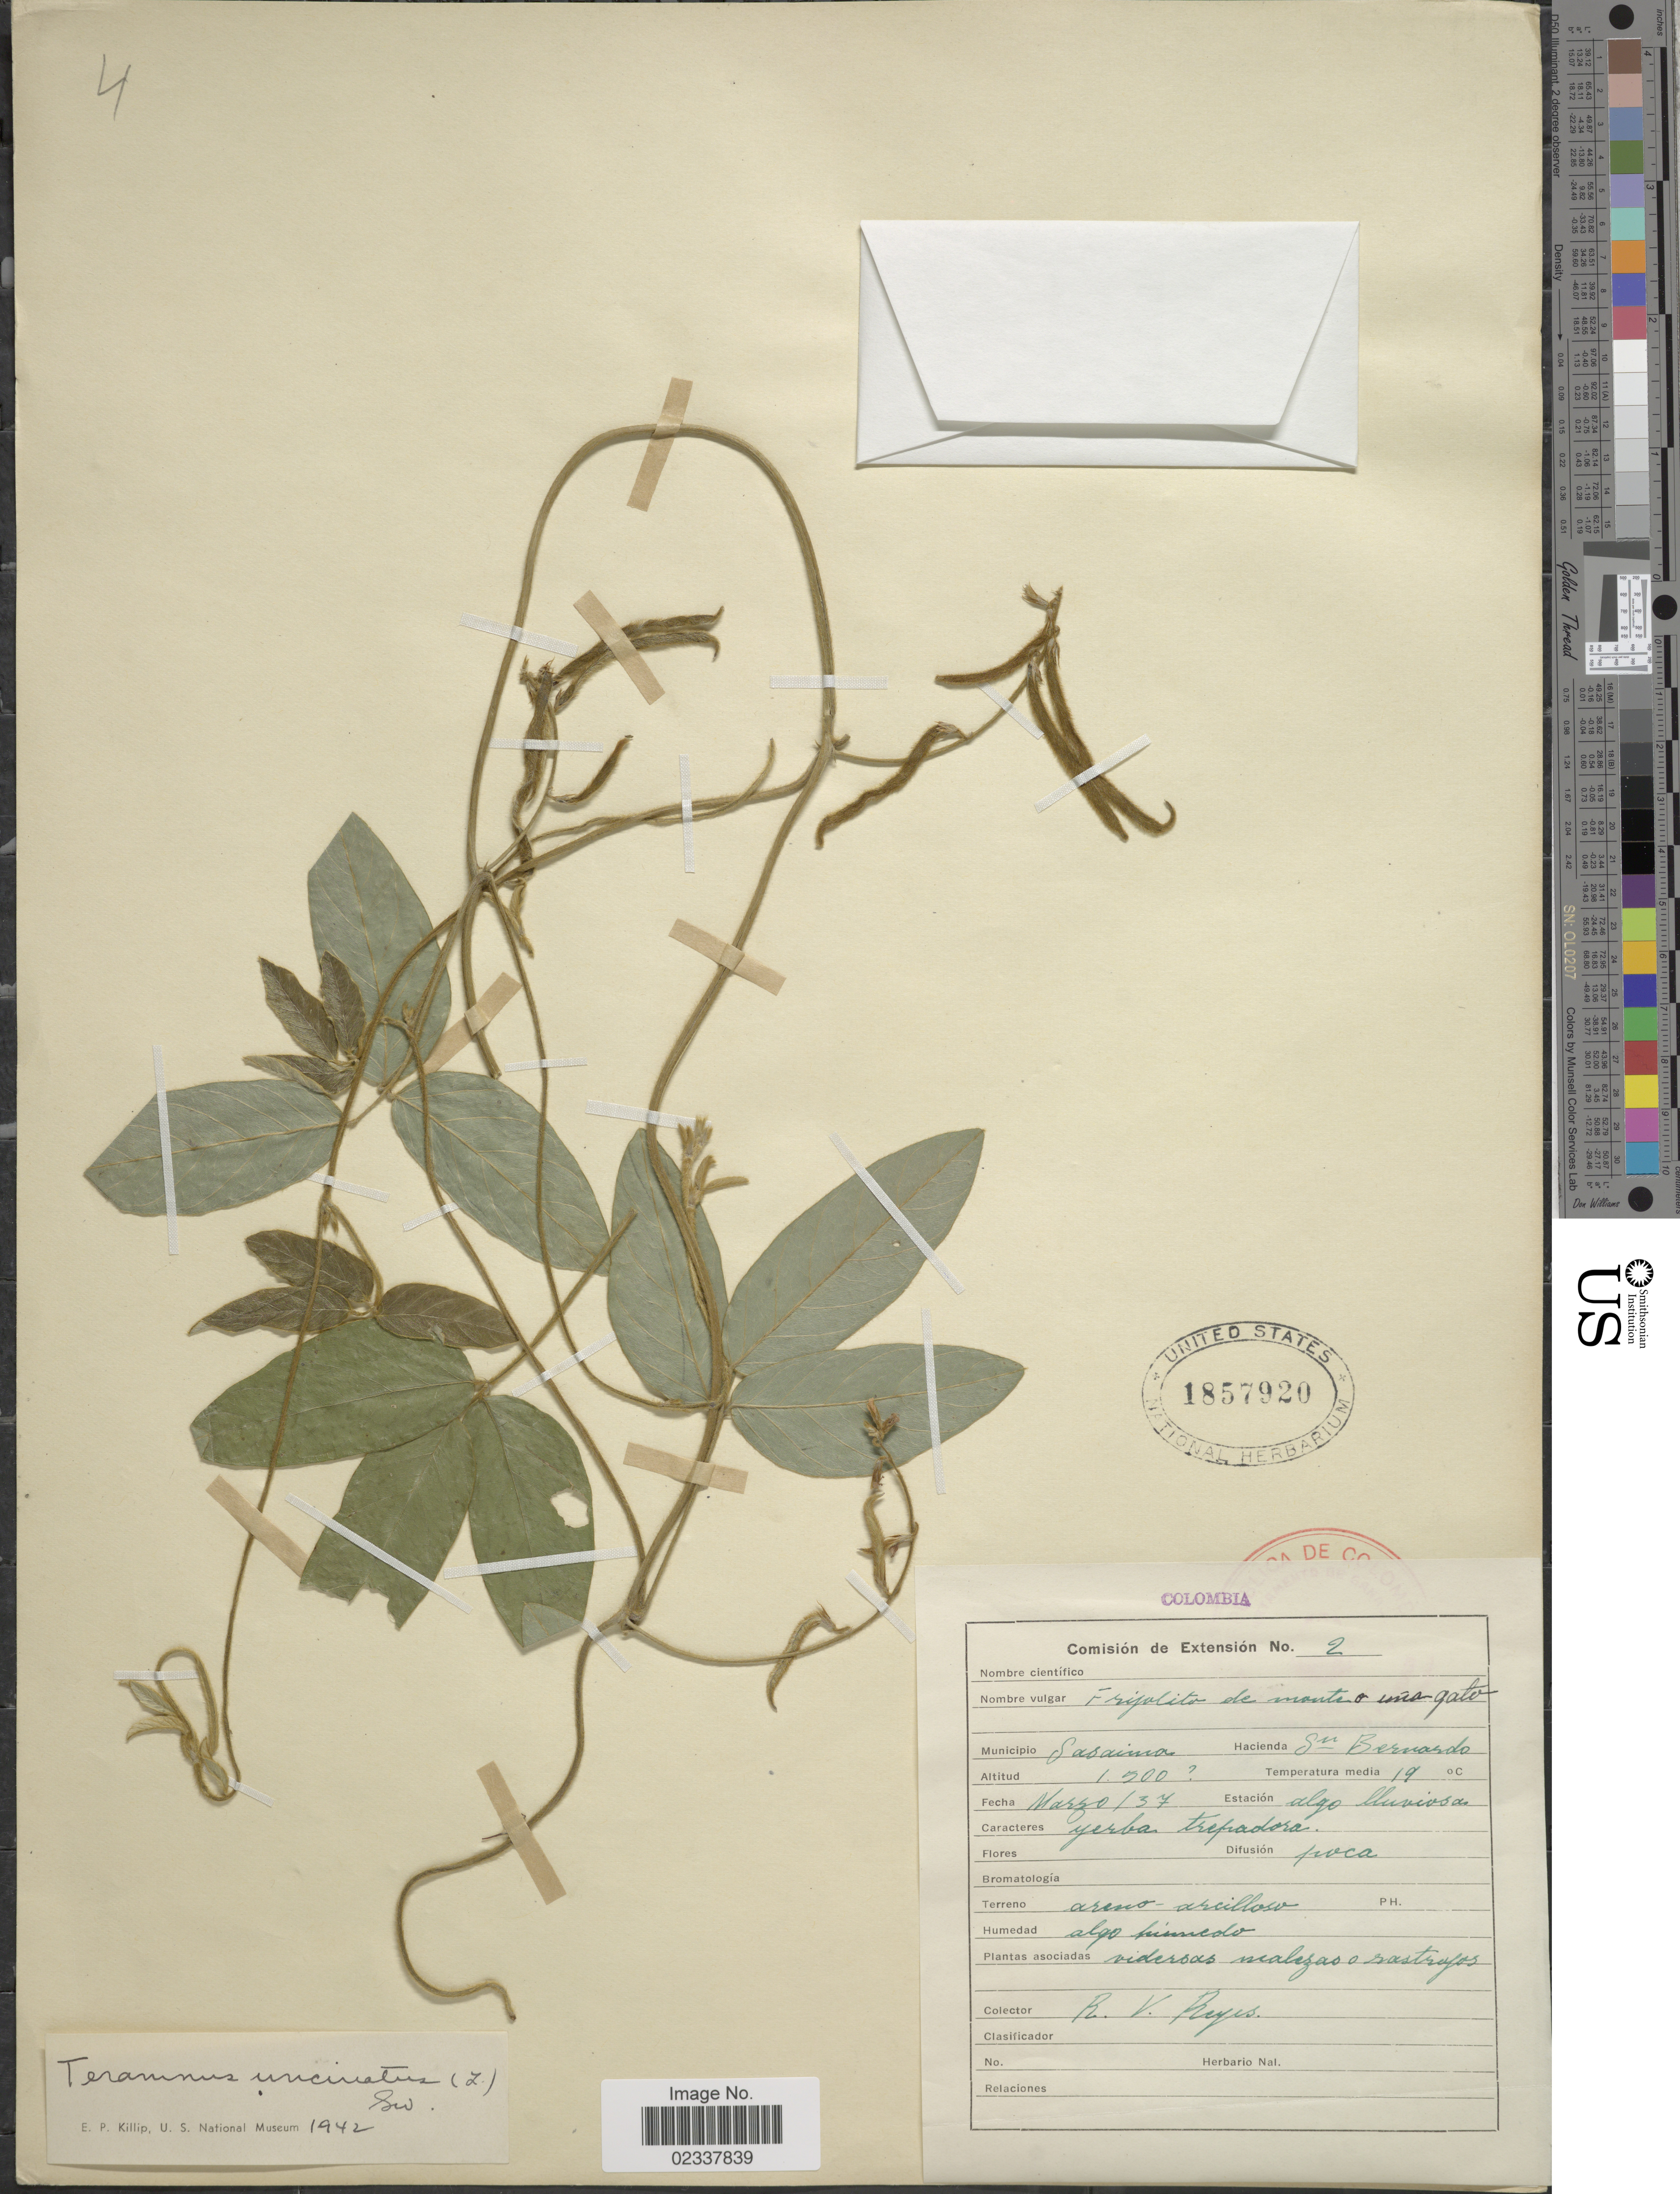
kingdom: Plantae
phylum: Tracheophyta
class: Magnoliopsida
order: Fabales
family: Fabaceae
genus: Teramnus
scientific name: Teramnus uncinatus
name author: (L.) Sw.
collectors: R. Reyes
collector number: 2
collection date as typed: Transcribed d/m/y: /3/37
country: Colombia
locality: Municipio Sasaima, Hacienda Sn. Bernardo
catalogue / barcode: US 1857920